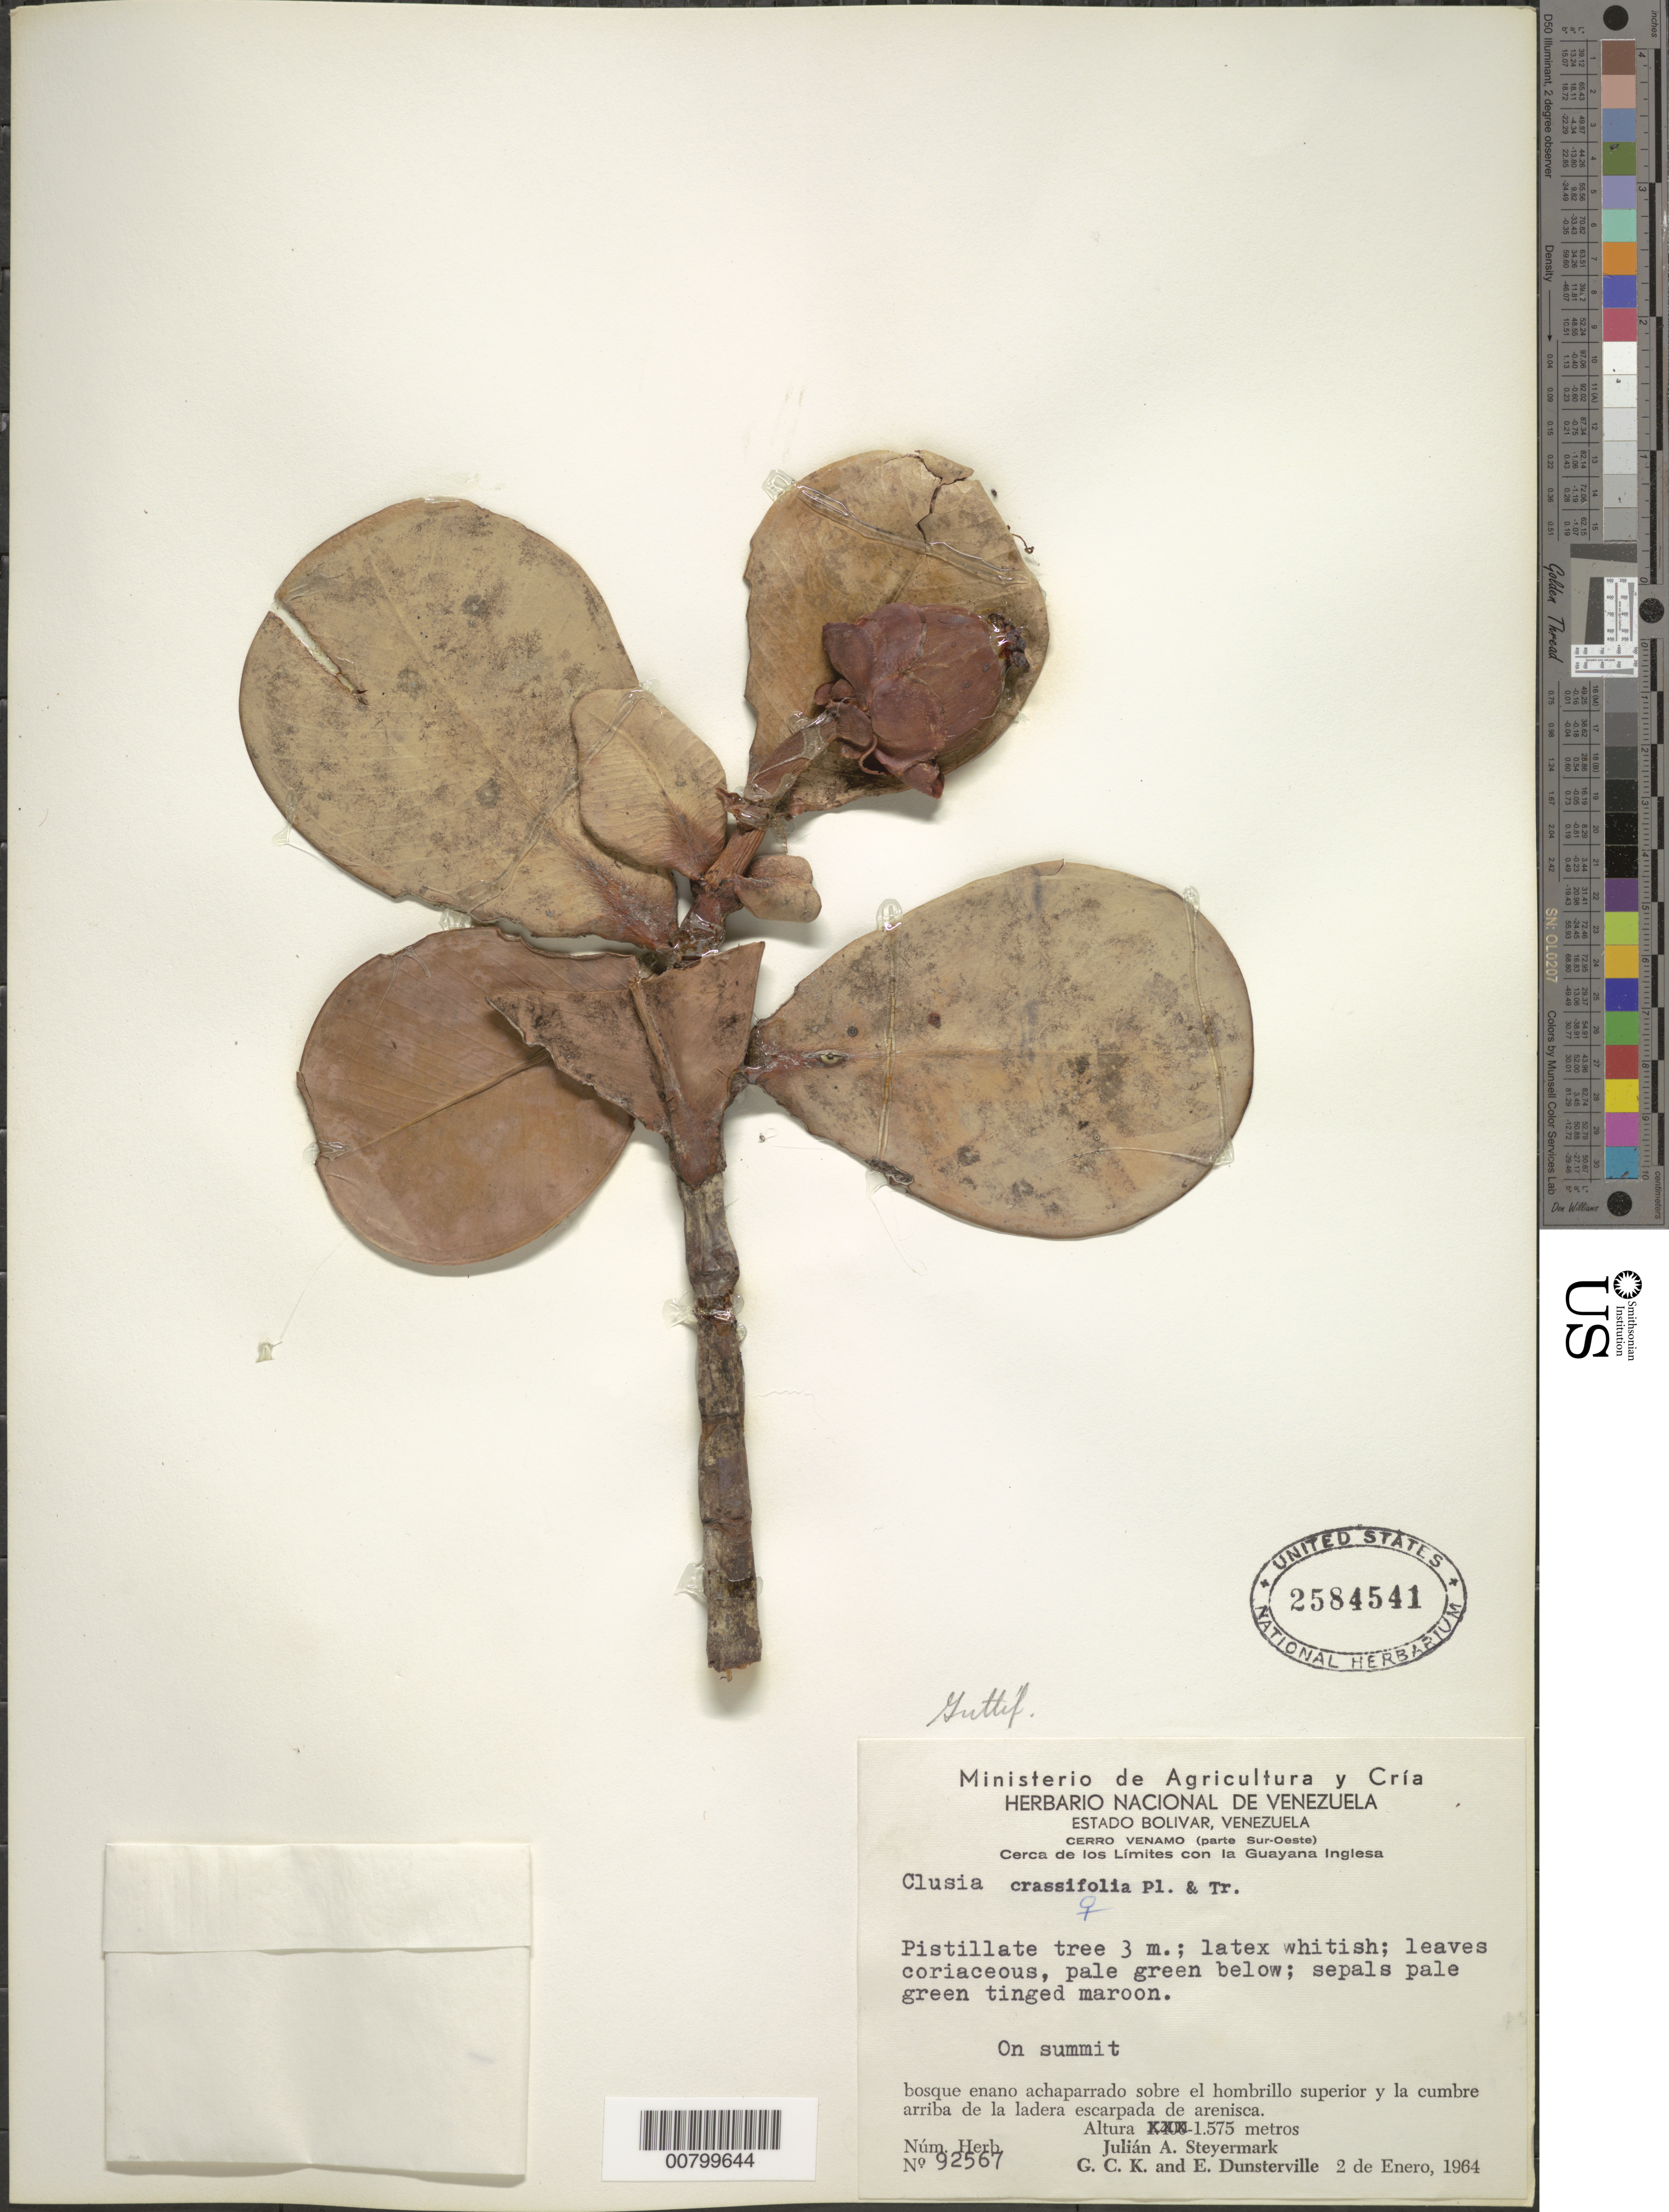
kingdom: Plantae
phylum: Tracheophyta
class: Magnoliopsida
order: Malpighiales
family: Clusiaceae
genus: Clusia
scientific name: Clusia crassifolia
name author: Planch. & Triana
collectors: J. Steyermark, G. C. K. Dunsterville & E. Dunsterville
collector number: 92567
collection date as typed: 2-Jan-64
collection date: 1964-01-02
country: Venezuela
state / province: Bolívar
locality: Cerro Venamo, cerca de los limites con la Guayana Inglesa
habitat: Bosque enano achaparrado sobre el hombrillo superior y la cumbre arriba de la ladera escarpada de arenisca,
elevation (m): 1575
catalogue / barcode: US 2584541